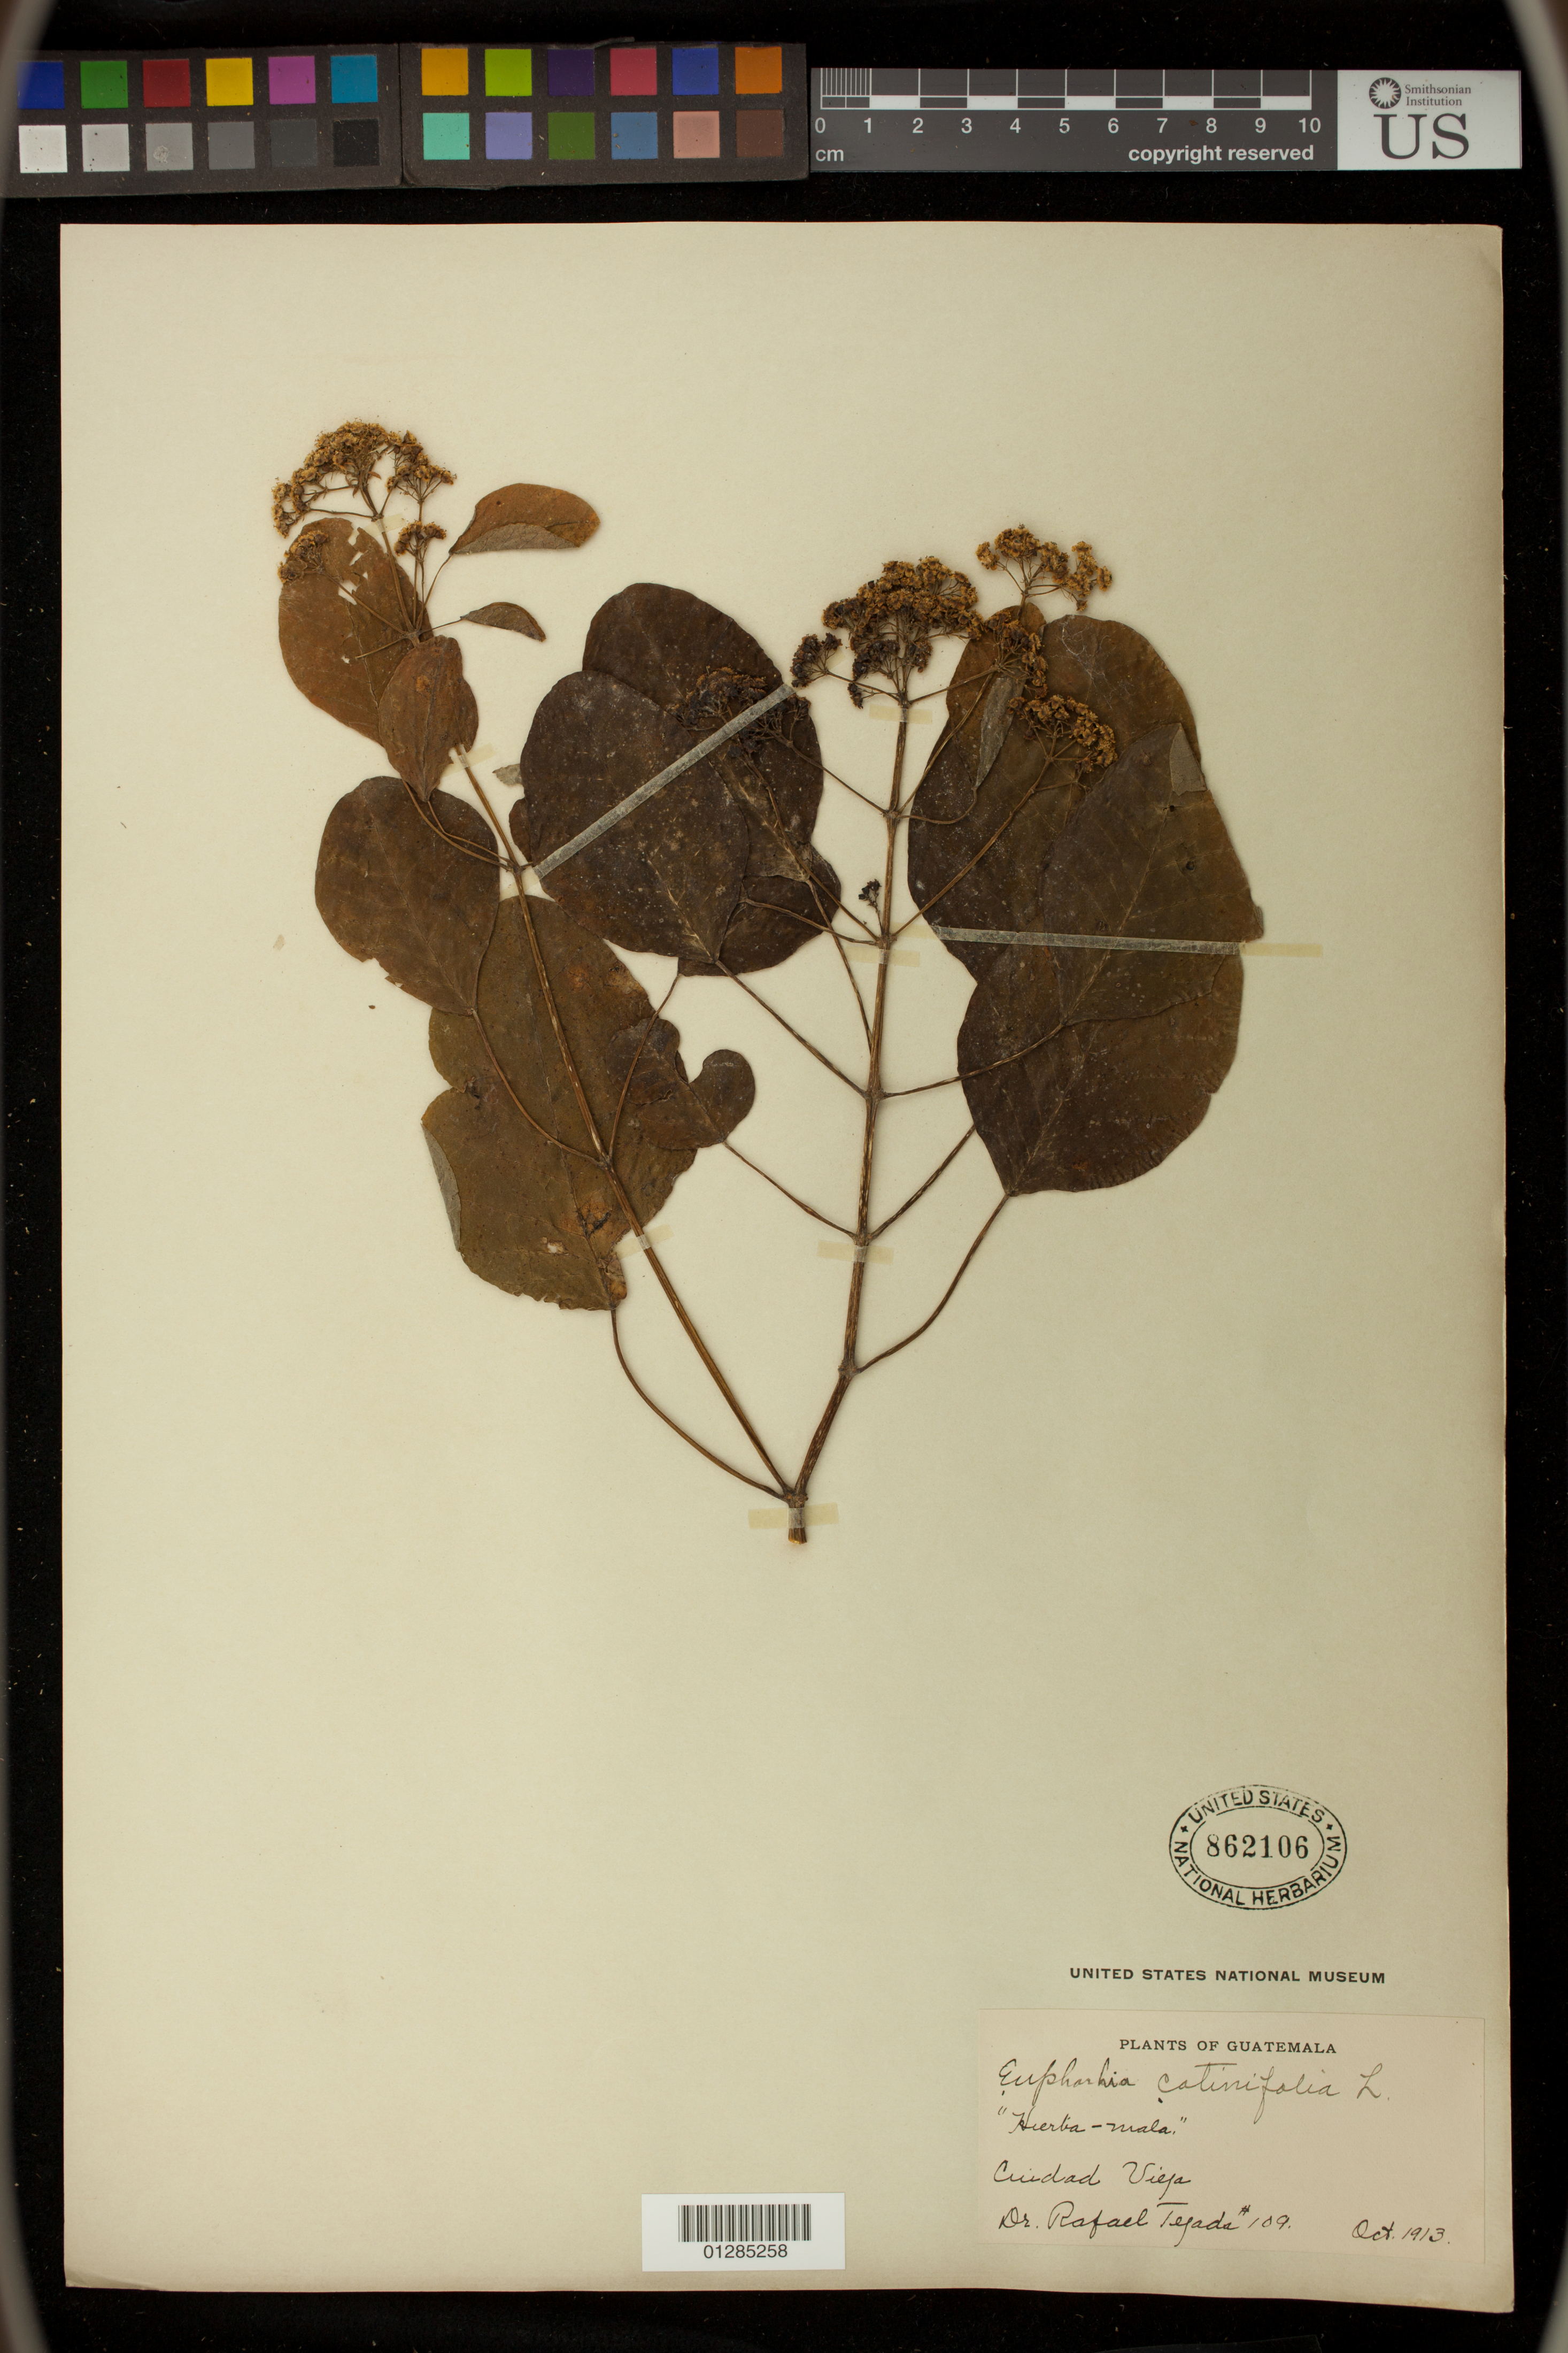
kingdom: Plantae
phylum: Tracheophyta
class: Magnoliopsida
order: Malpighiales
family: Euphorbiaceae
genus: Euphorbia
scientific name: Euphorbia cotinifolia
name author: L.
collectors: R. Tejada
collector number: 109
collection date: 1913-10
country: Guatemala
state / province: Sacatepéquez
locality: Hierba-mala, Cuidad Vieja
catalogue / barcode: US 862106